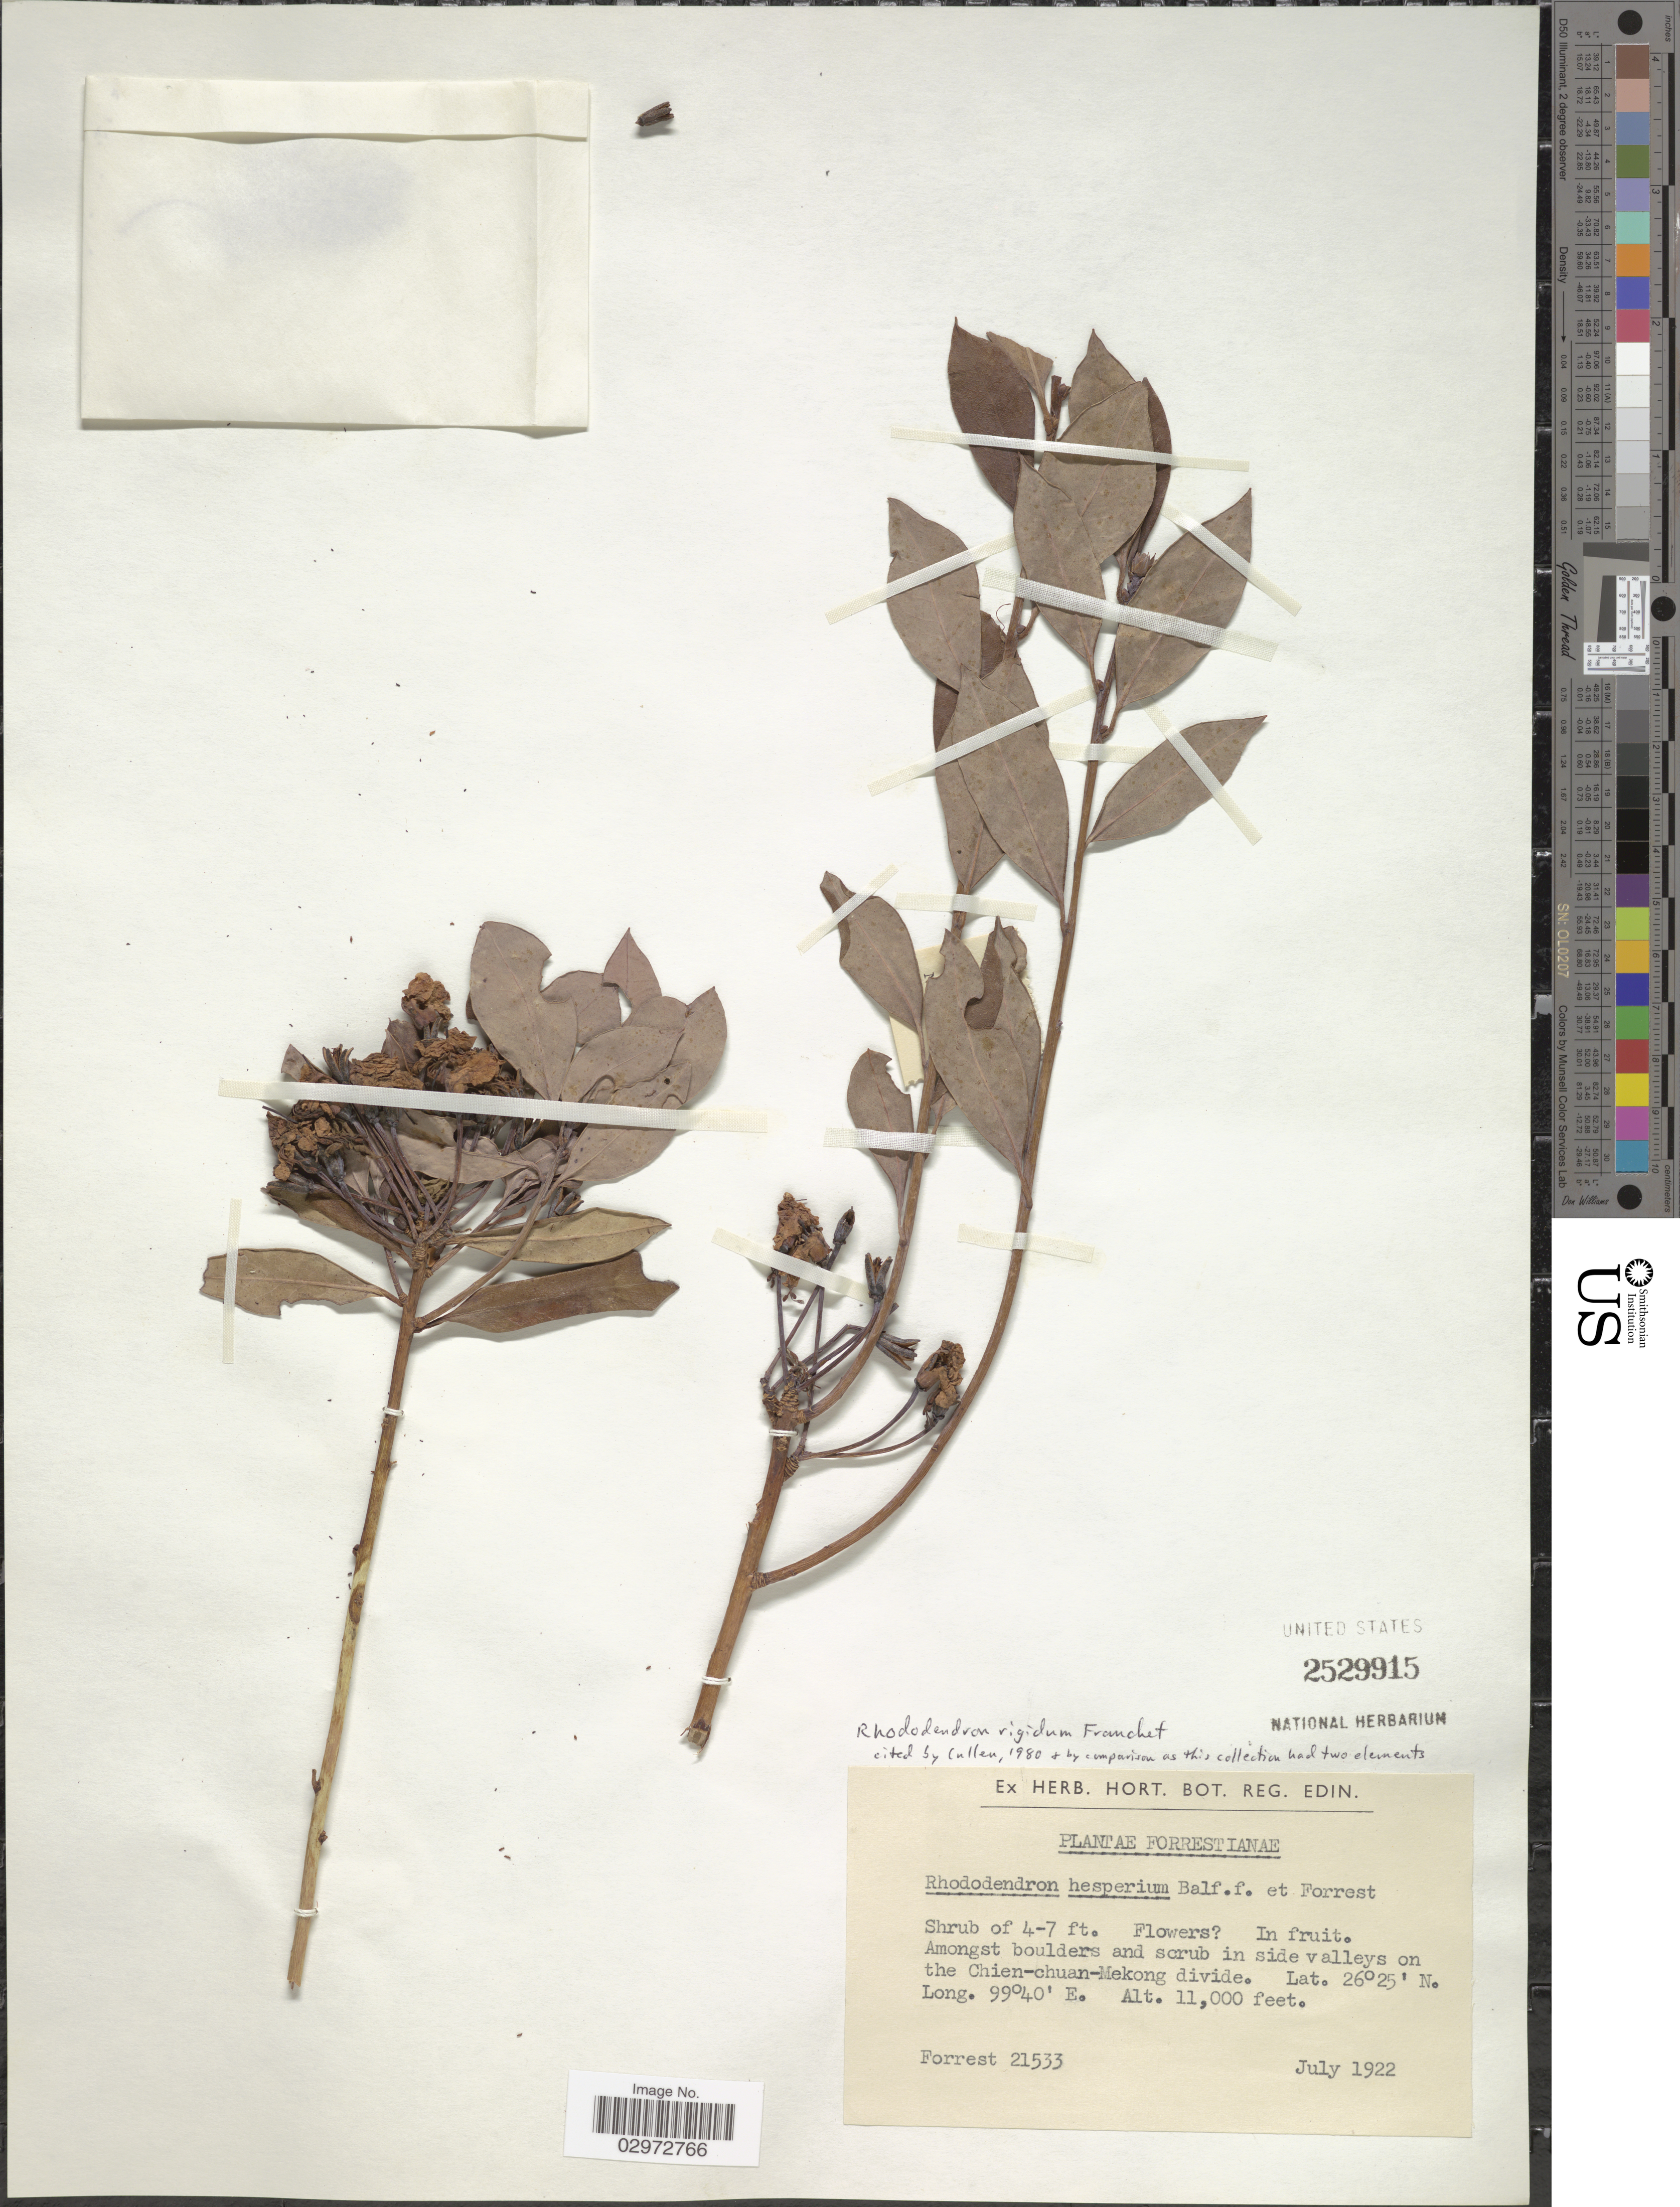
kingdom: Plantae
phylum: Tracheophyta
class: Magnoliopsida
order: Ericales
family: Ericaceae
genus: Rhododendron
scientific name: Rhododendron rigidum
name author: Franch.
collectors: -. Forrest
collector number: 21533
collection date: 1922-07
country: China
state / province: Yunnan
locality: Among boulders and scrub in side valleys on the Chien-chuan-Mekong divide.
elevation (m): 3353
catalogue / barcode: US 2529915